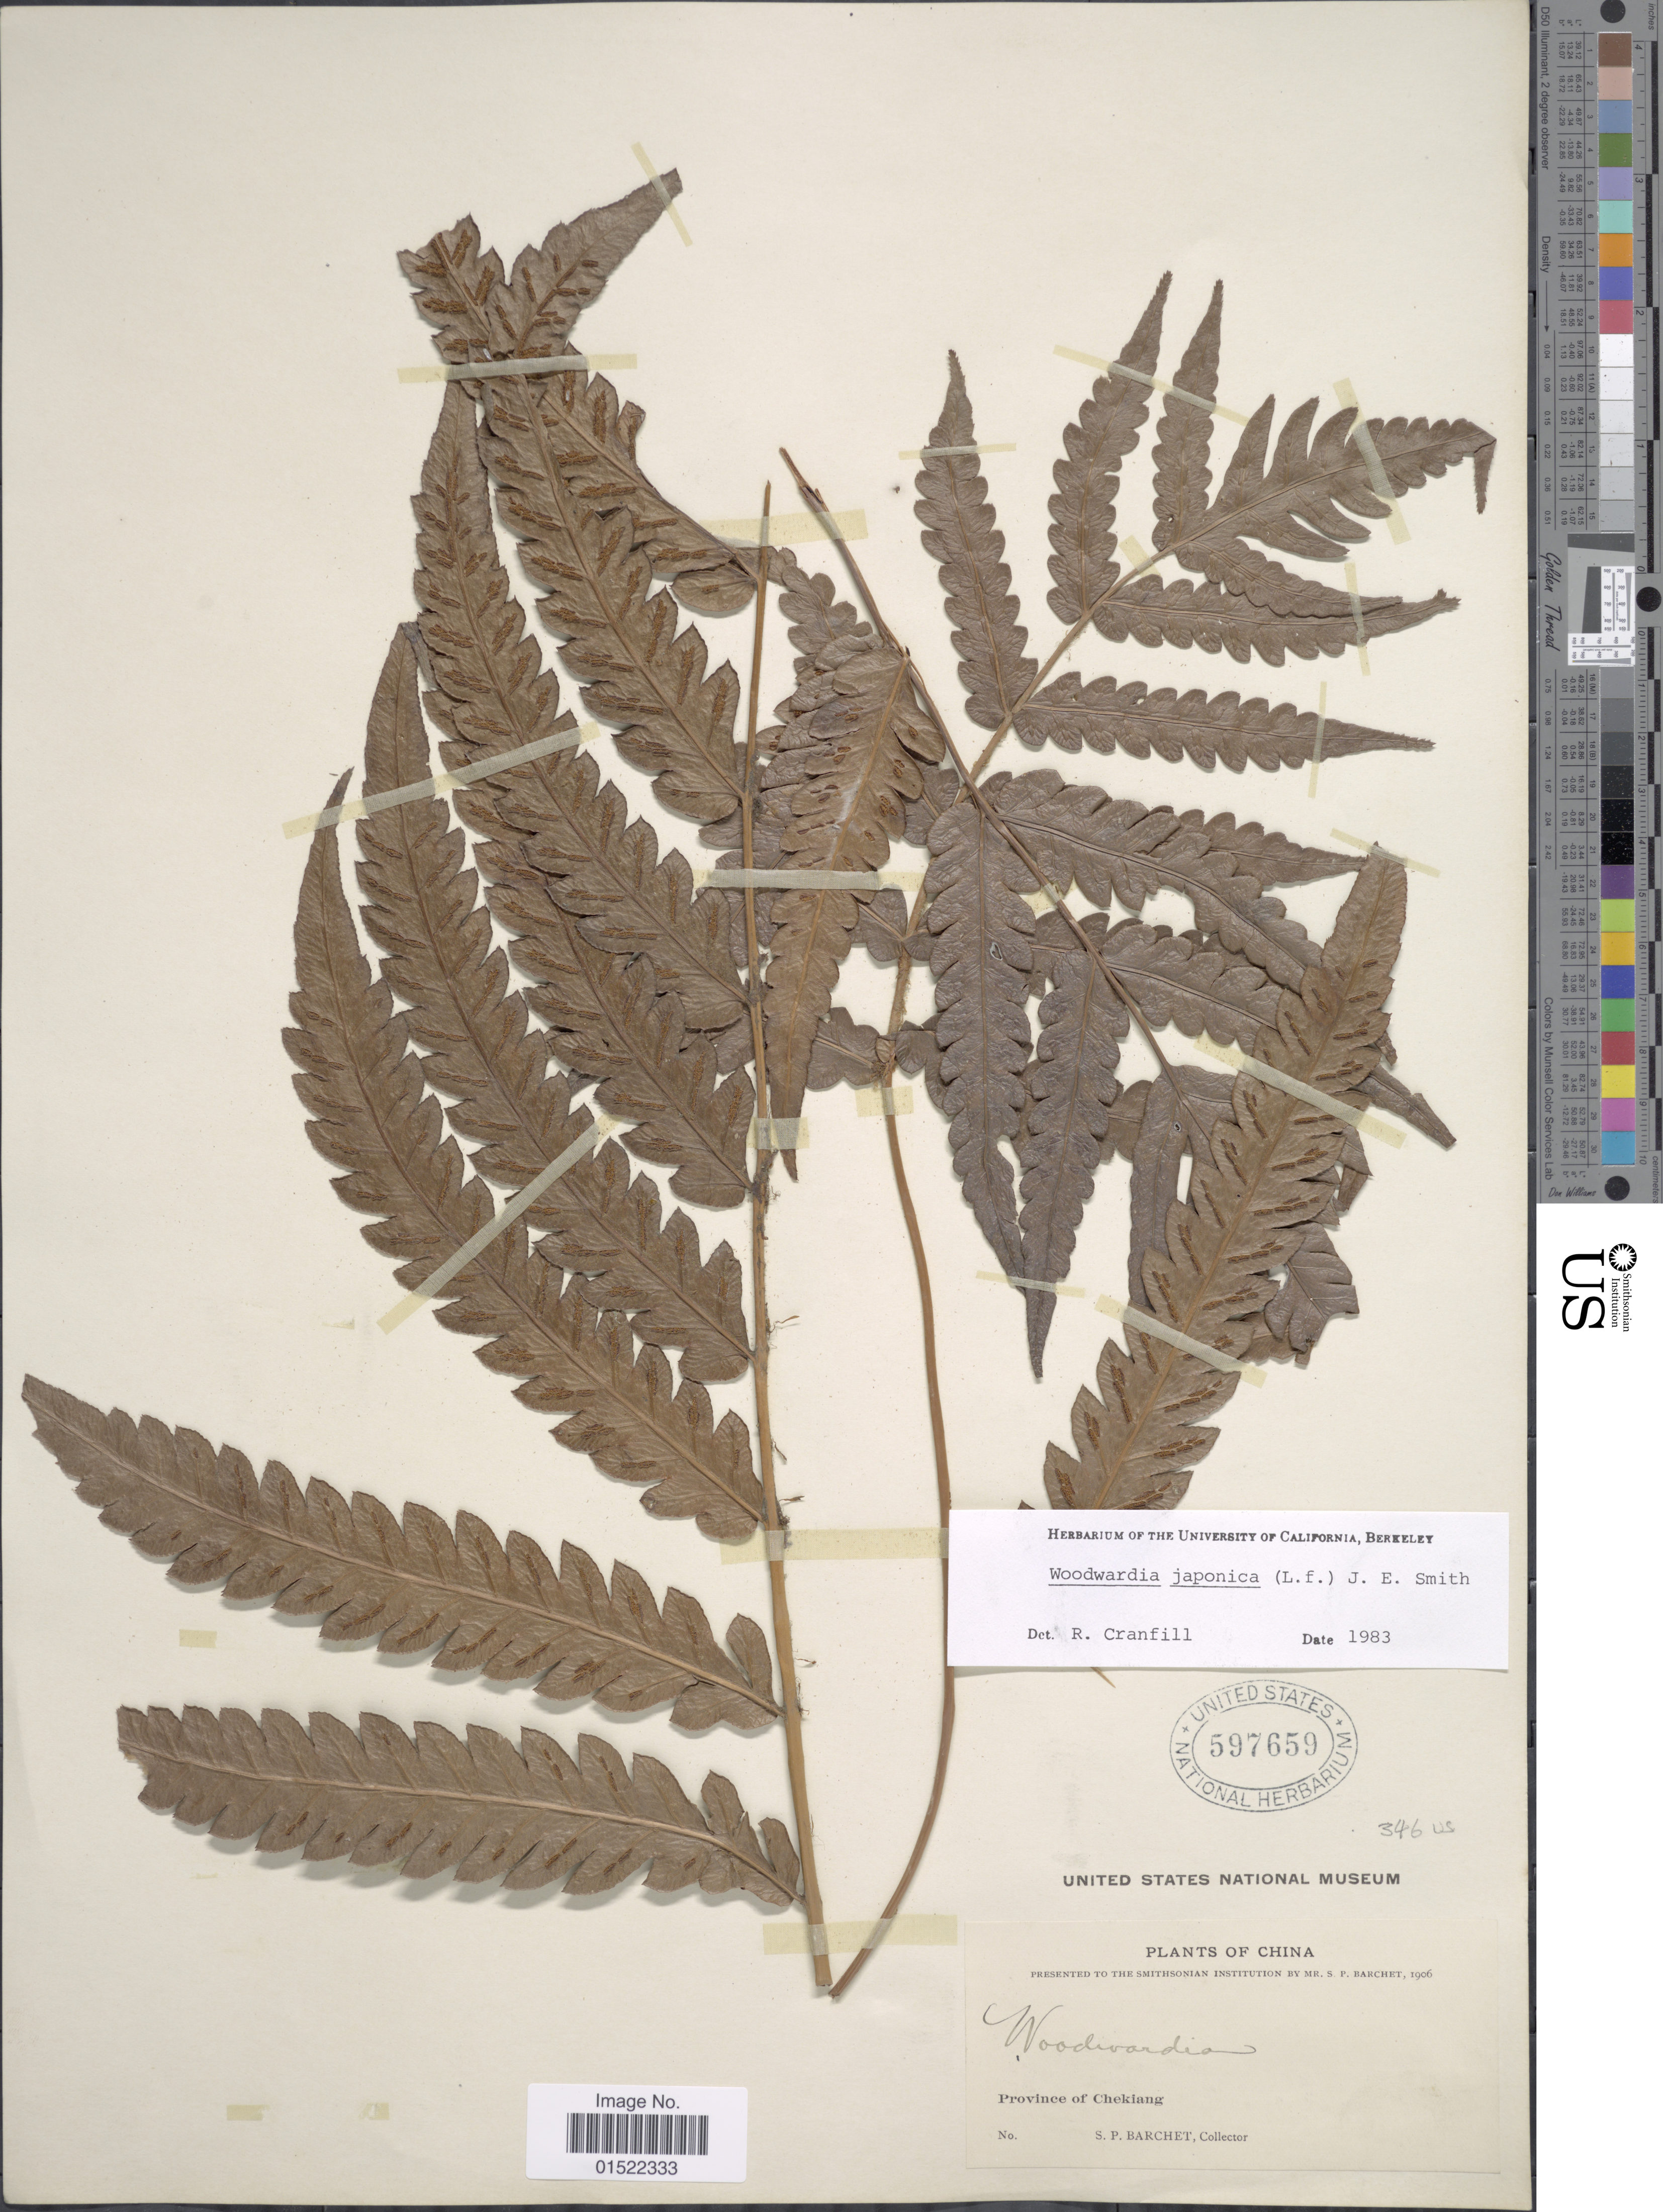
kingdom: Plantae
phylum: Tracheophyta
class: Polypodiopsida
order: Polypodiales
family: Blechnaceae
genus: Woodwardia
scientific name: Woodwardia japonica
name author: (L. f.) Sm.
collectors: S. P. Barchet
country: China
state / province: Zhejiang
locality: Province of Chekiang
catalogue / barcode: US 597659